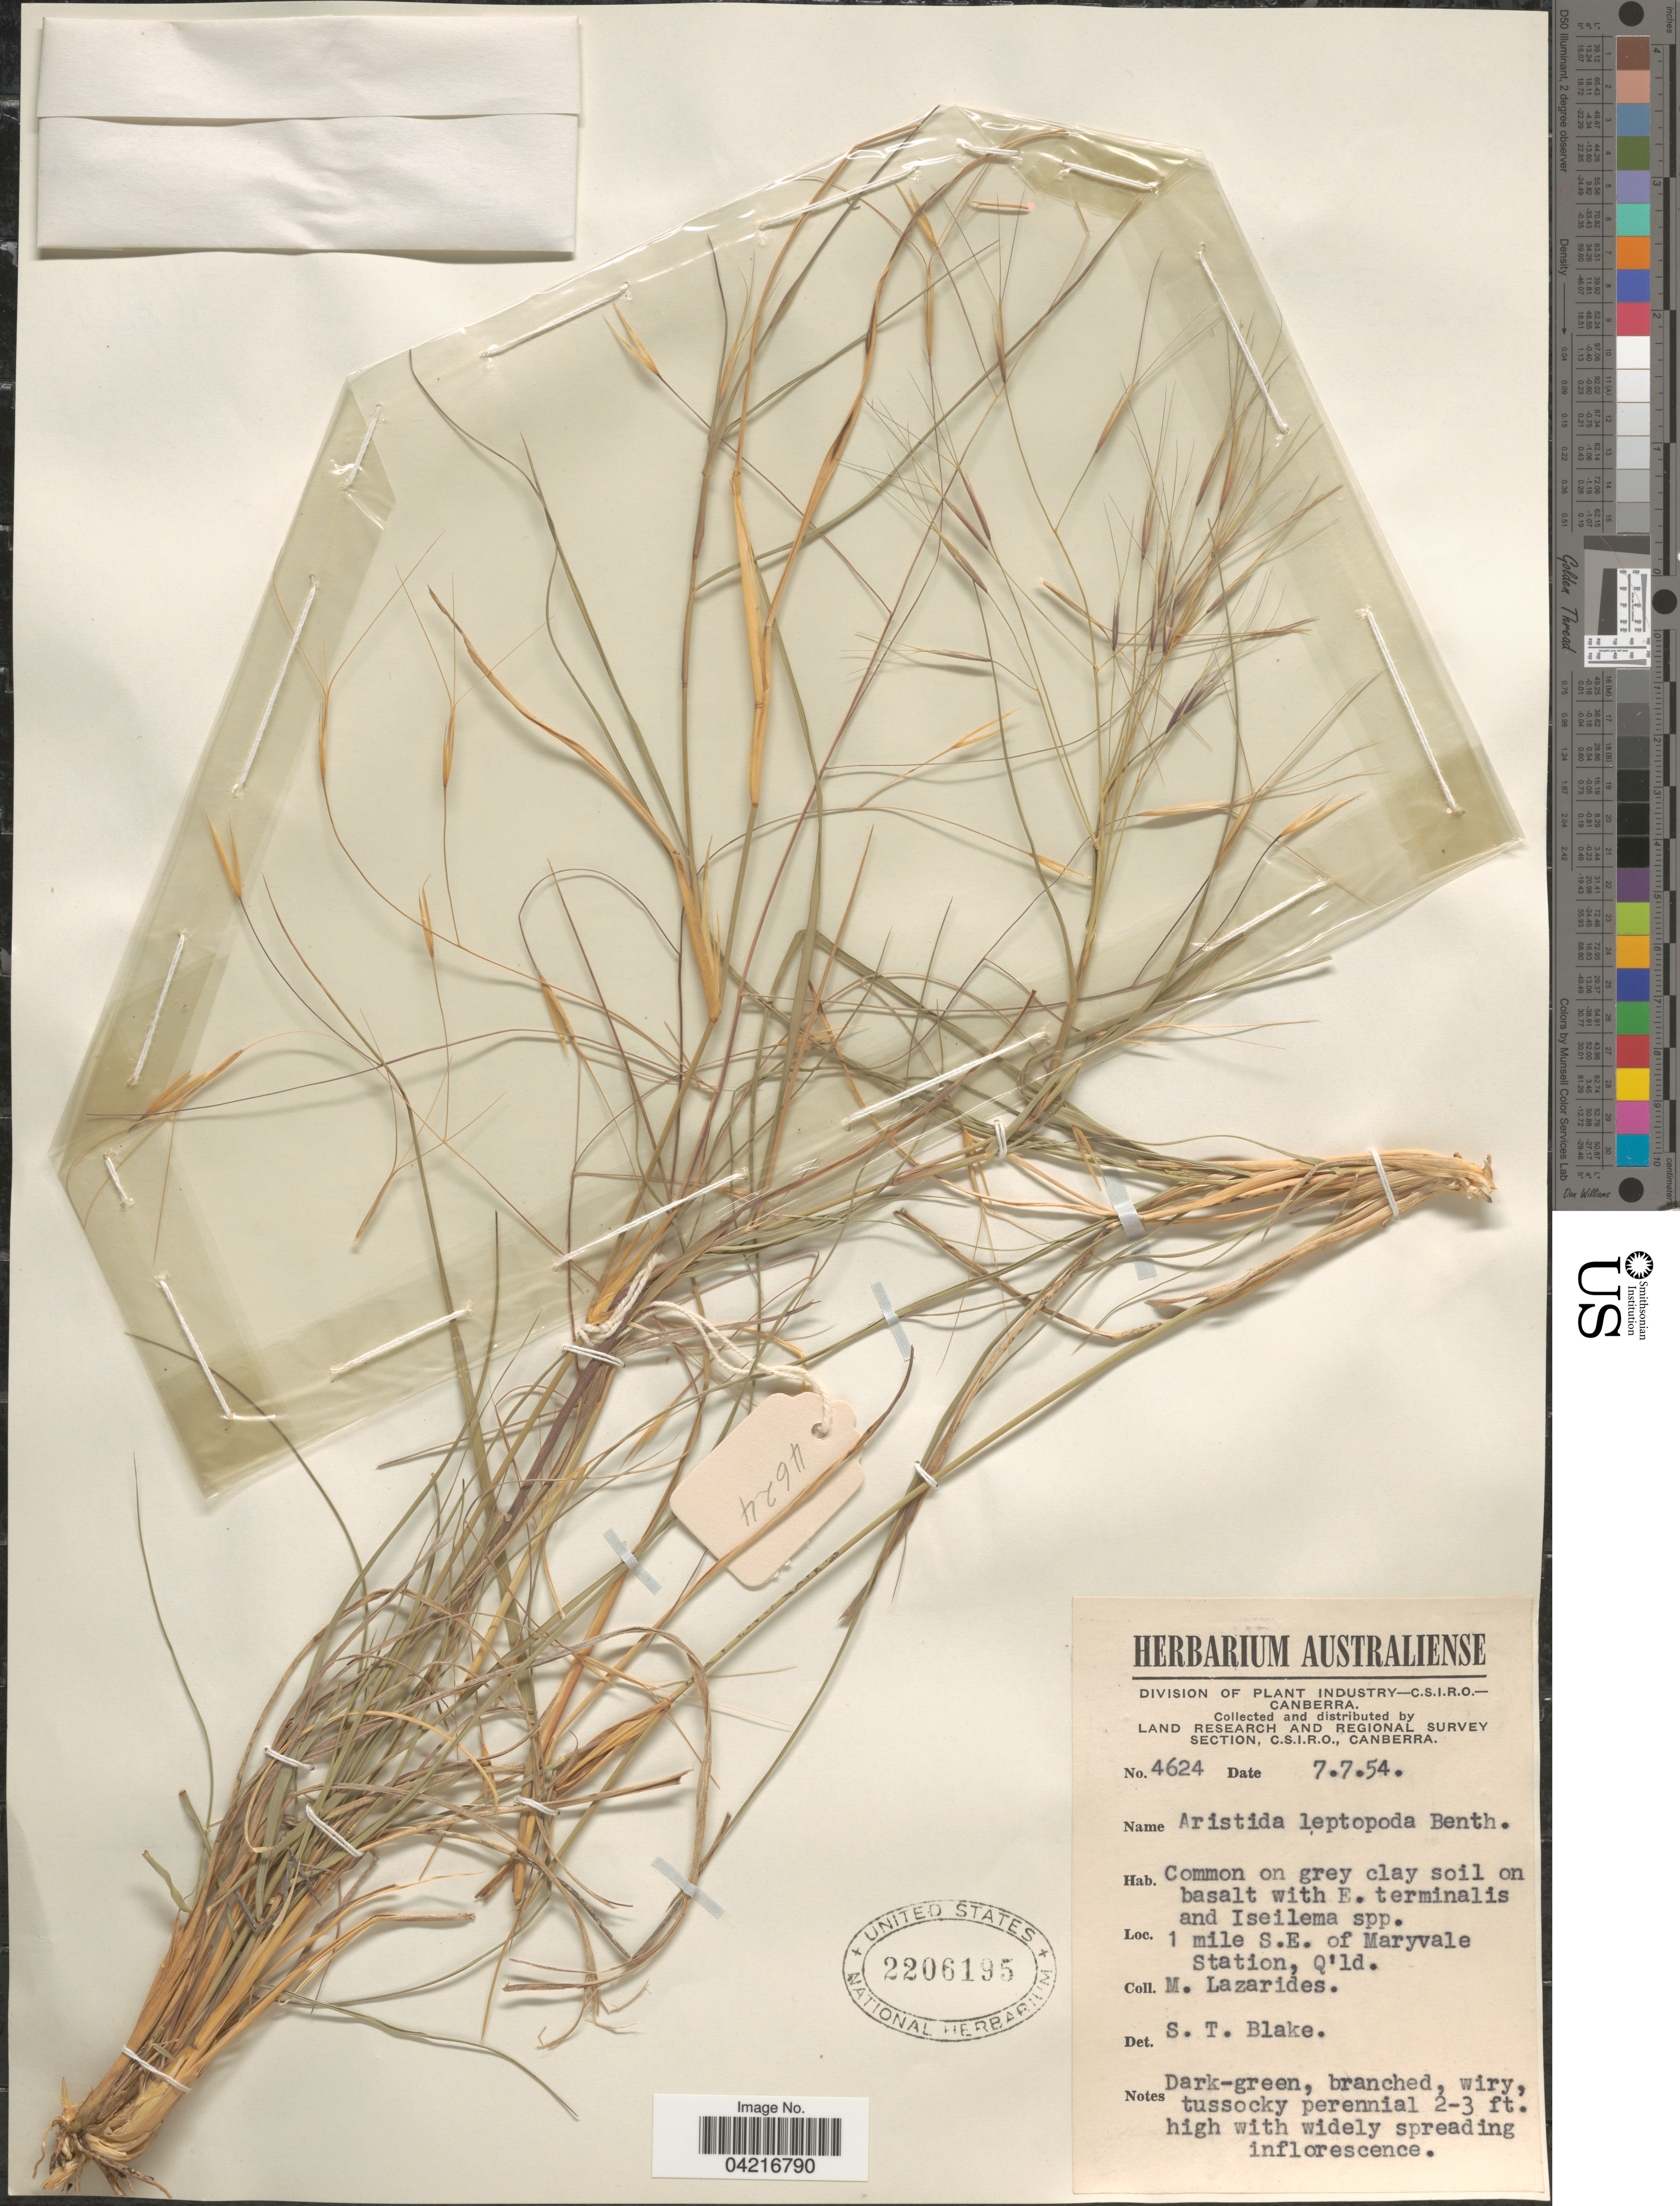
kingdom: Plantae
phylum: Tracheophyta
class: Liliopsida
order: Poales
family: Poaceae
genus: Aristida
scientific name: Aristida leptopoda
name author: Benth.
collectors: M. Lazarides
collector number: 4624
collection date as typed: Transcribed d/m/y: 7/7/54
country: Australia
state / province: Queensland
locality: Common on grey clay soil on basalt. 1 mile S.E. of Maryvale Station, Q'ld.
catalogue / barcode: US 2206195